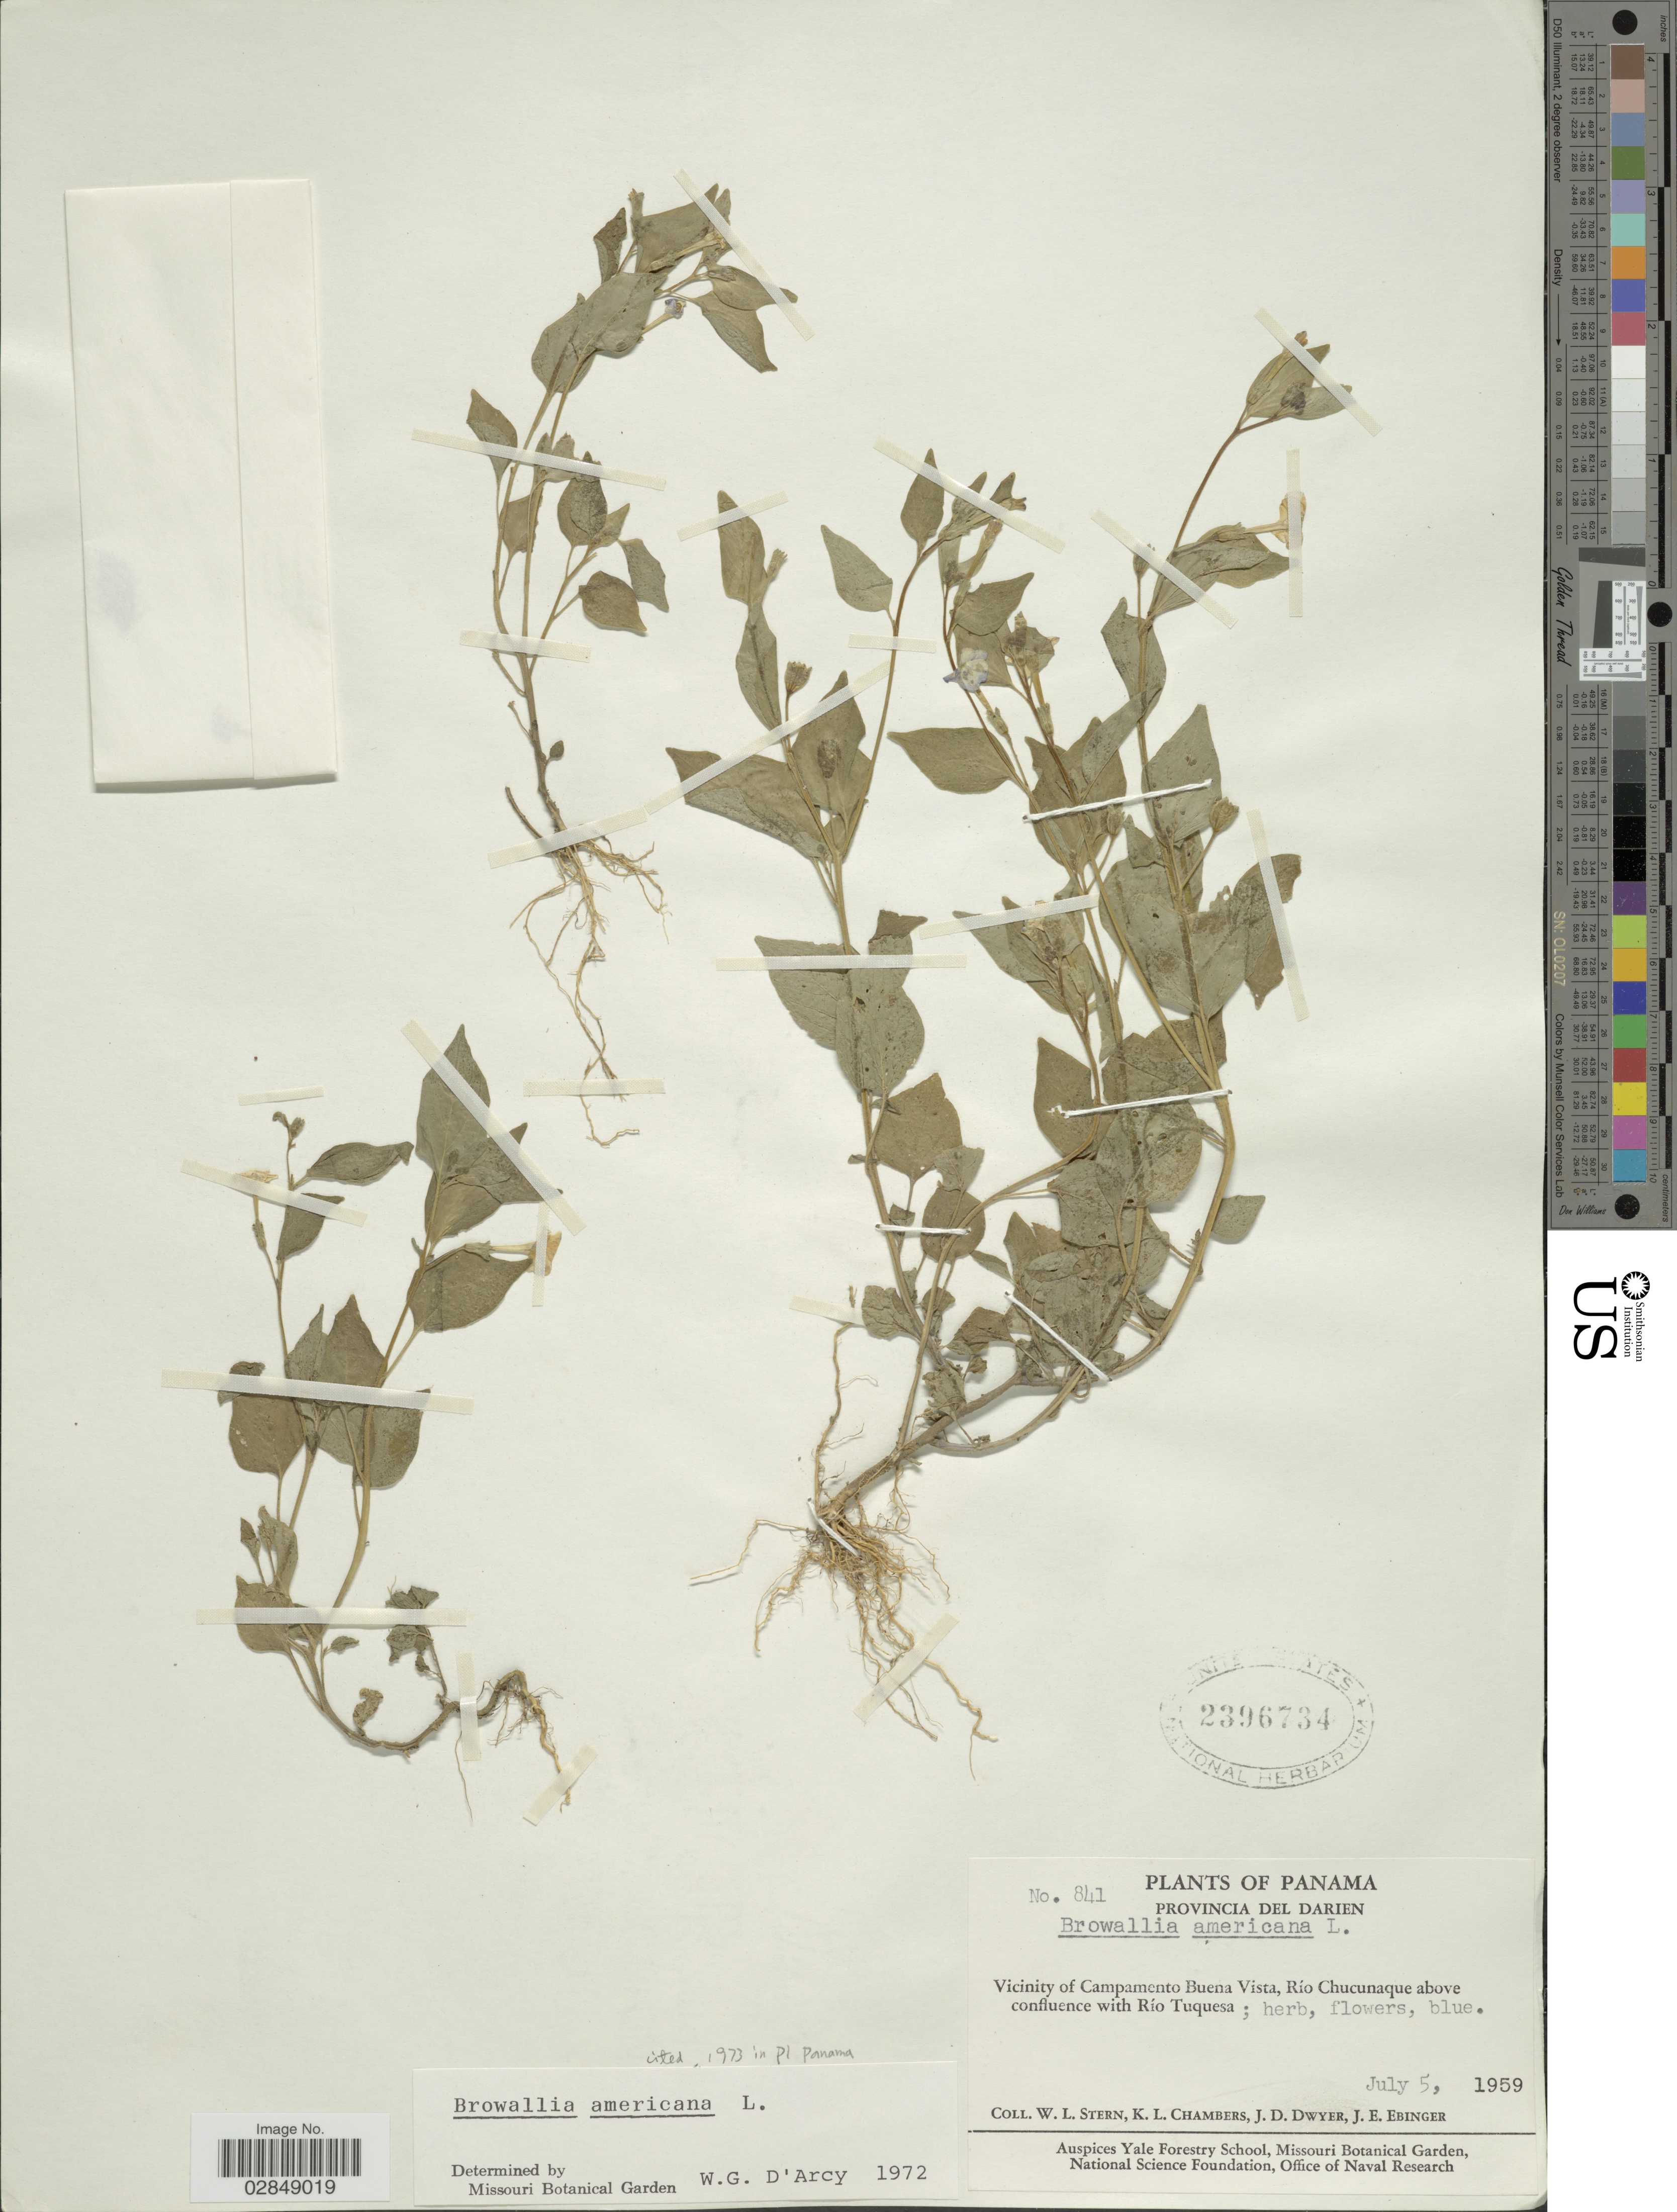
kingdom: Plantae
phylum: Tracheophyta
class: Magnoliopsida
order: Solanales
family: Solanaceae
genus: Browallia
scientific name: Browallia americana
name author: L.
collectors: W. L. Stern, K. Chambers, J. D. Dwyer & J. Ebinger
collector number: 841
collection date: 1959-07-05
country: Panama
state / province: Darién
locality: Provincia del Darien. Vicinity of Campamento Buena Vista, Río Chucunaque above confluence with Río Tuquesa.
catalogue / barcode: US 2396734